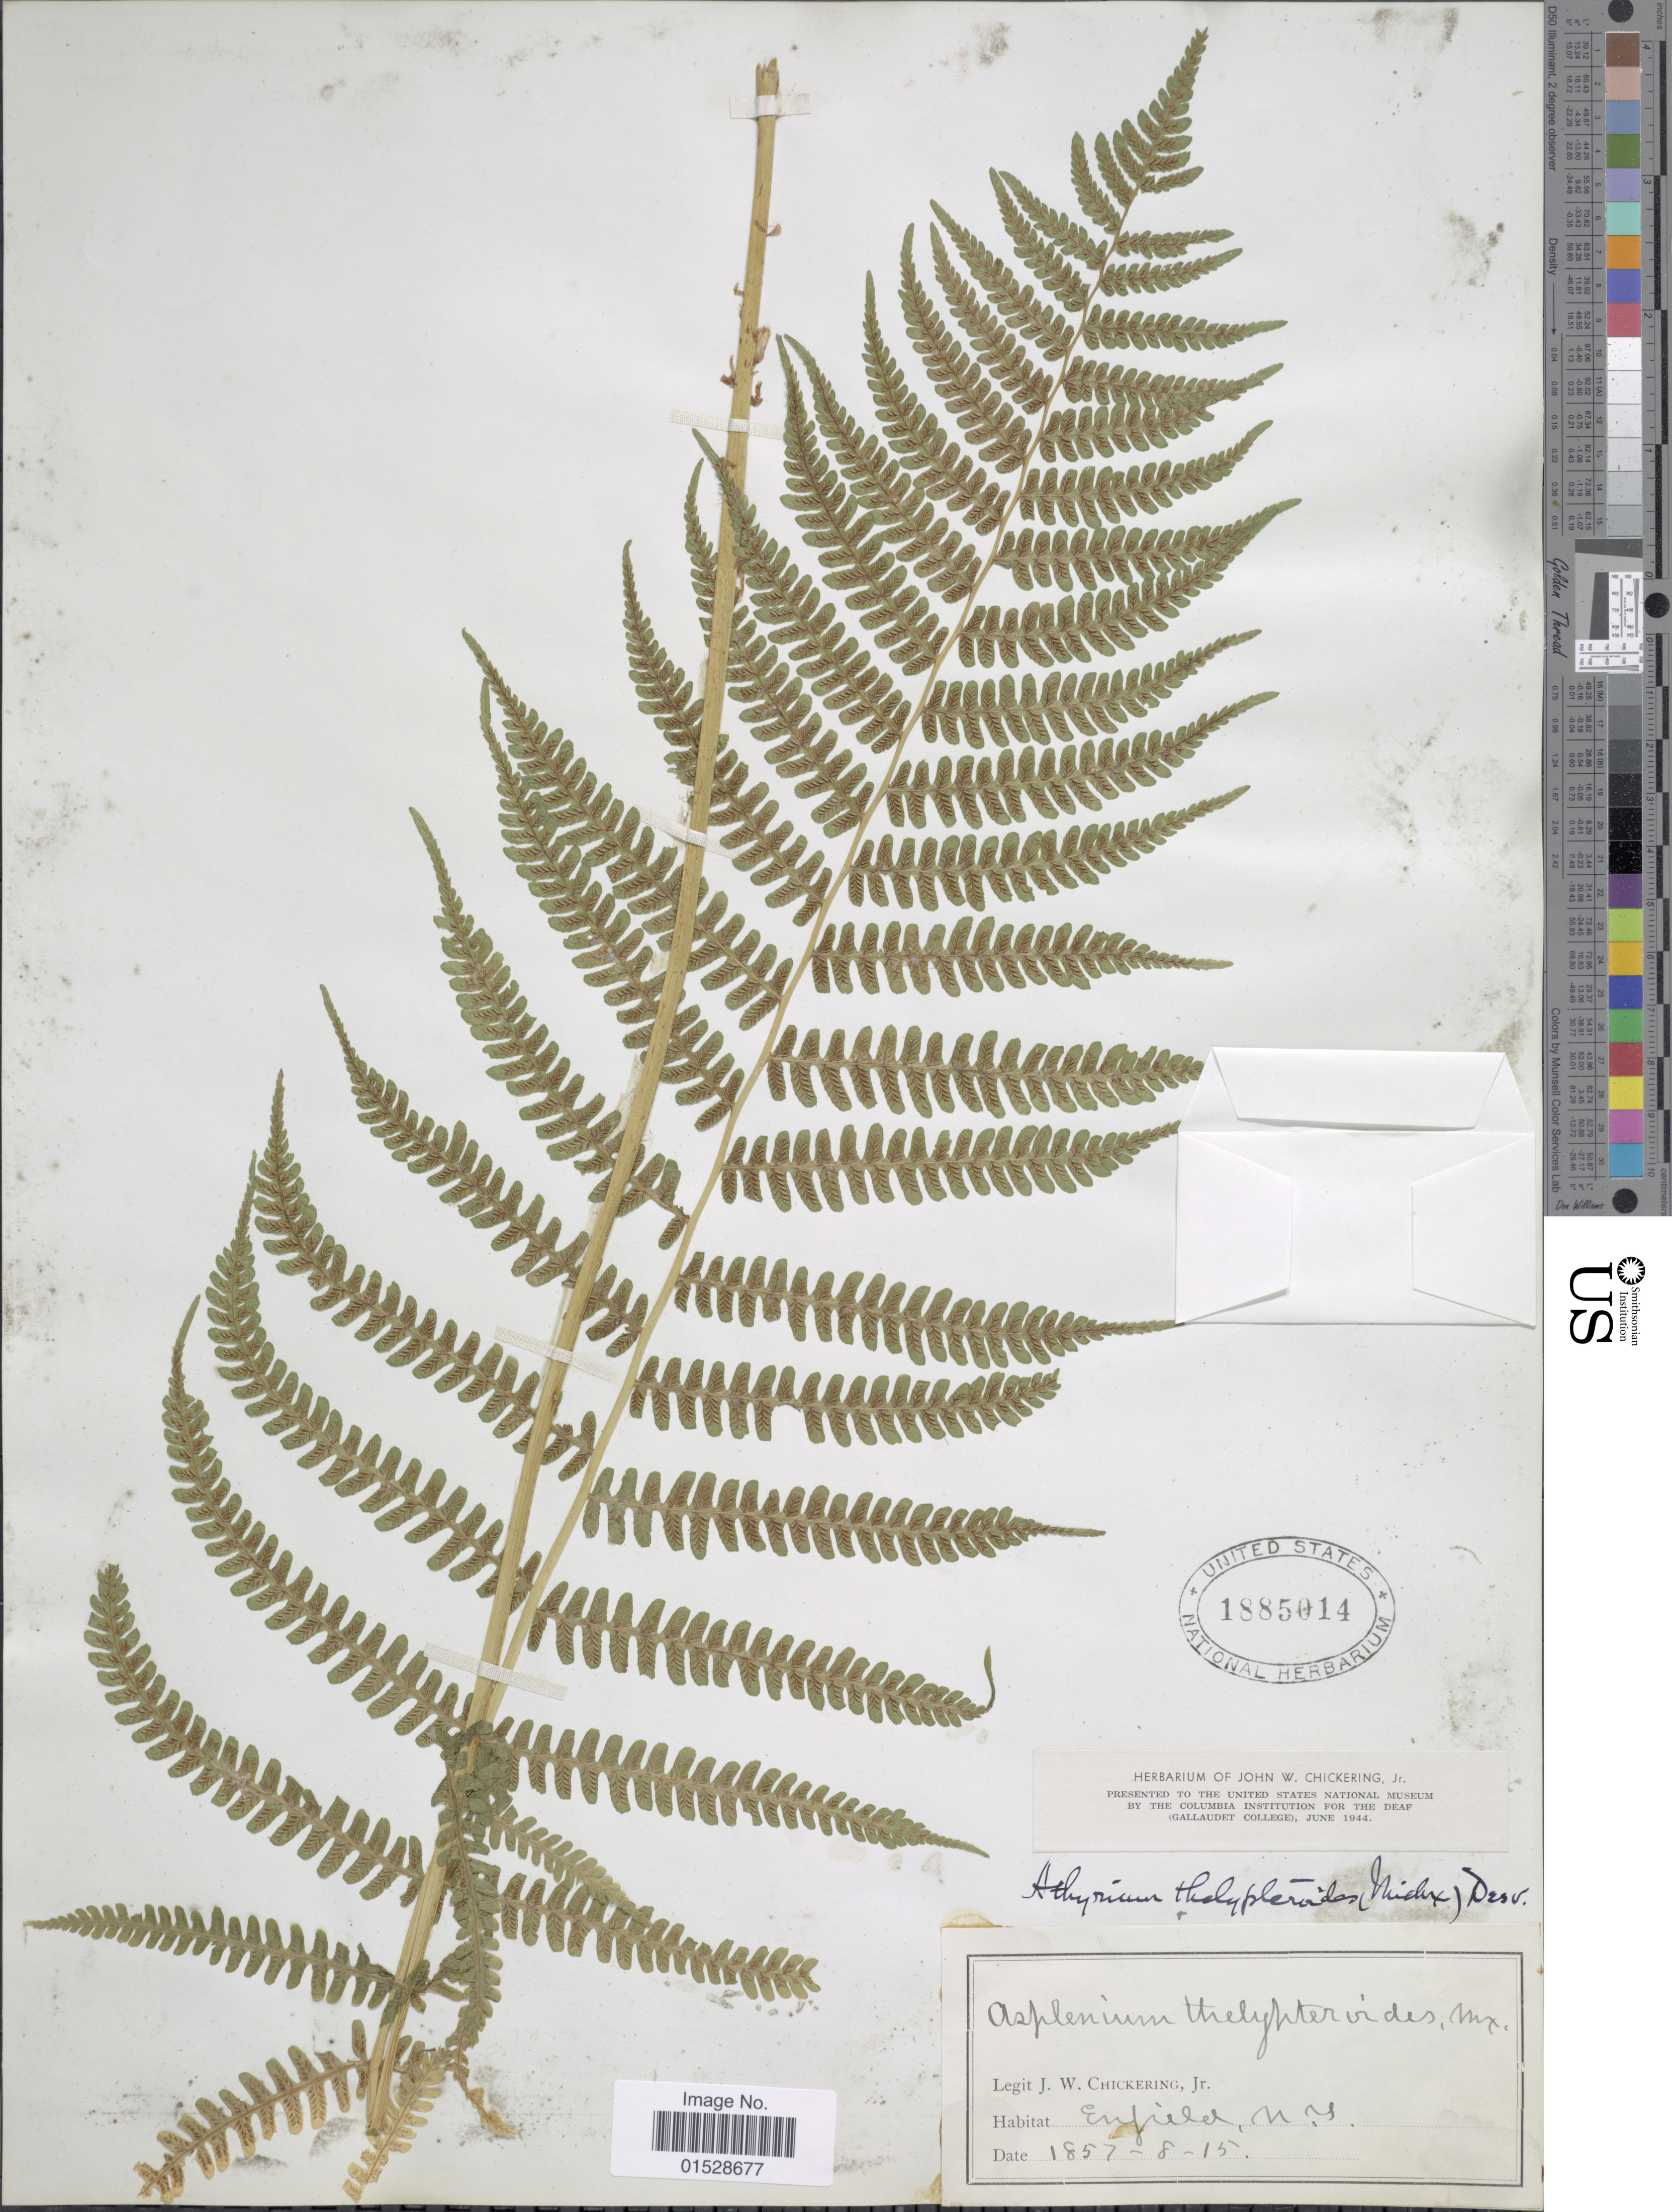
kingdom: Plantae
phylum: Tracheophyta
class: Polypodiopsida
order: Polypodiales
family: Athyriaceae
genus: Deparia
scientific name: Deparia acrostichoides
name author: (Sw.) M. Kato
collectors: J. W. Chickering Jr.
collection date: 1857-08-15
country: United States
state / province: New York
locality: Enfield, N. Y.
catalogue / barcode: US 1885014